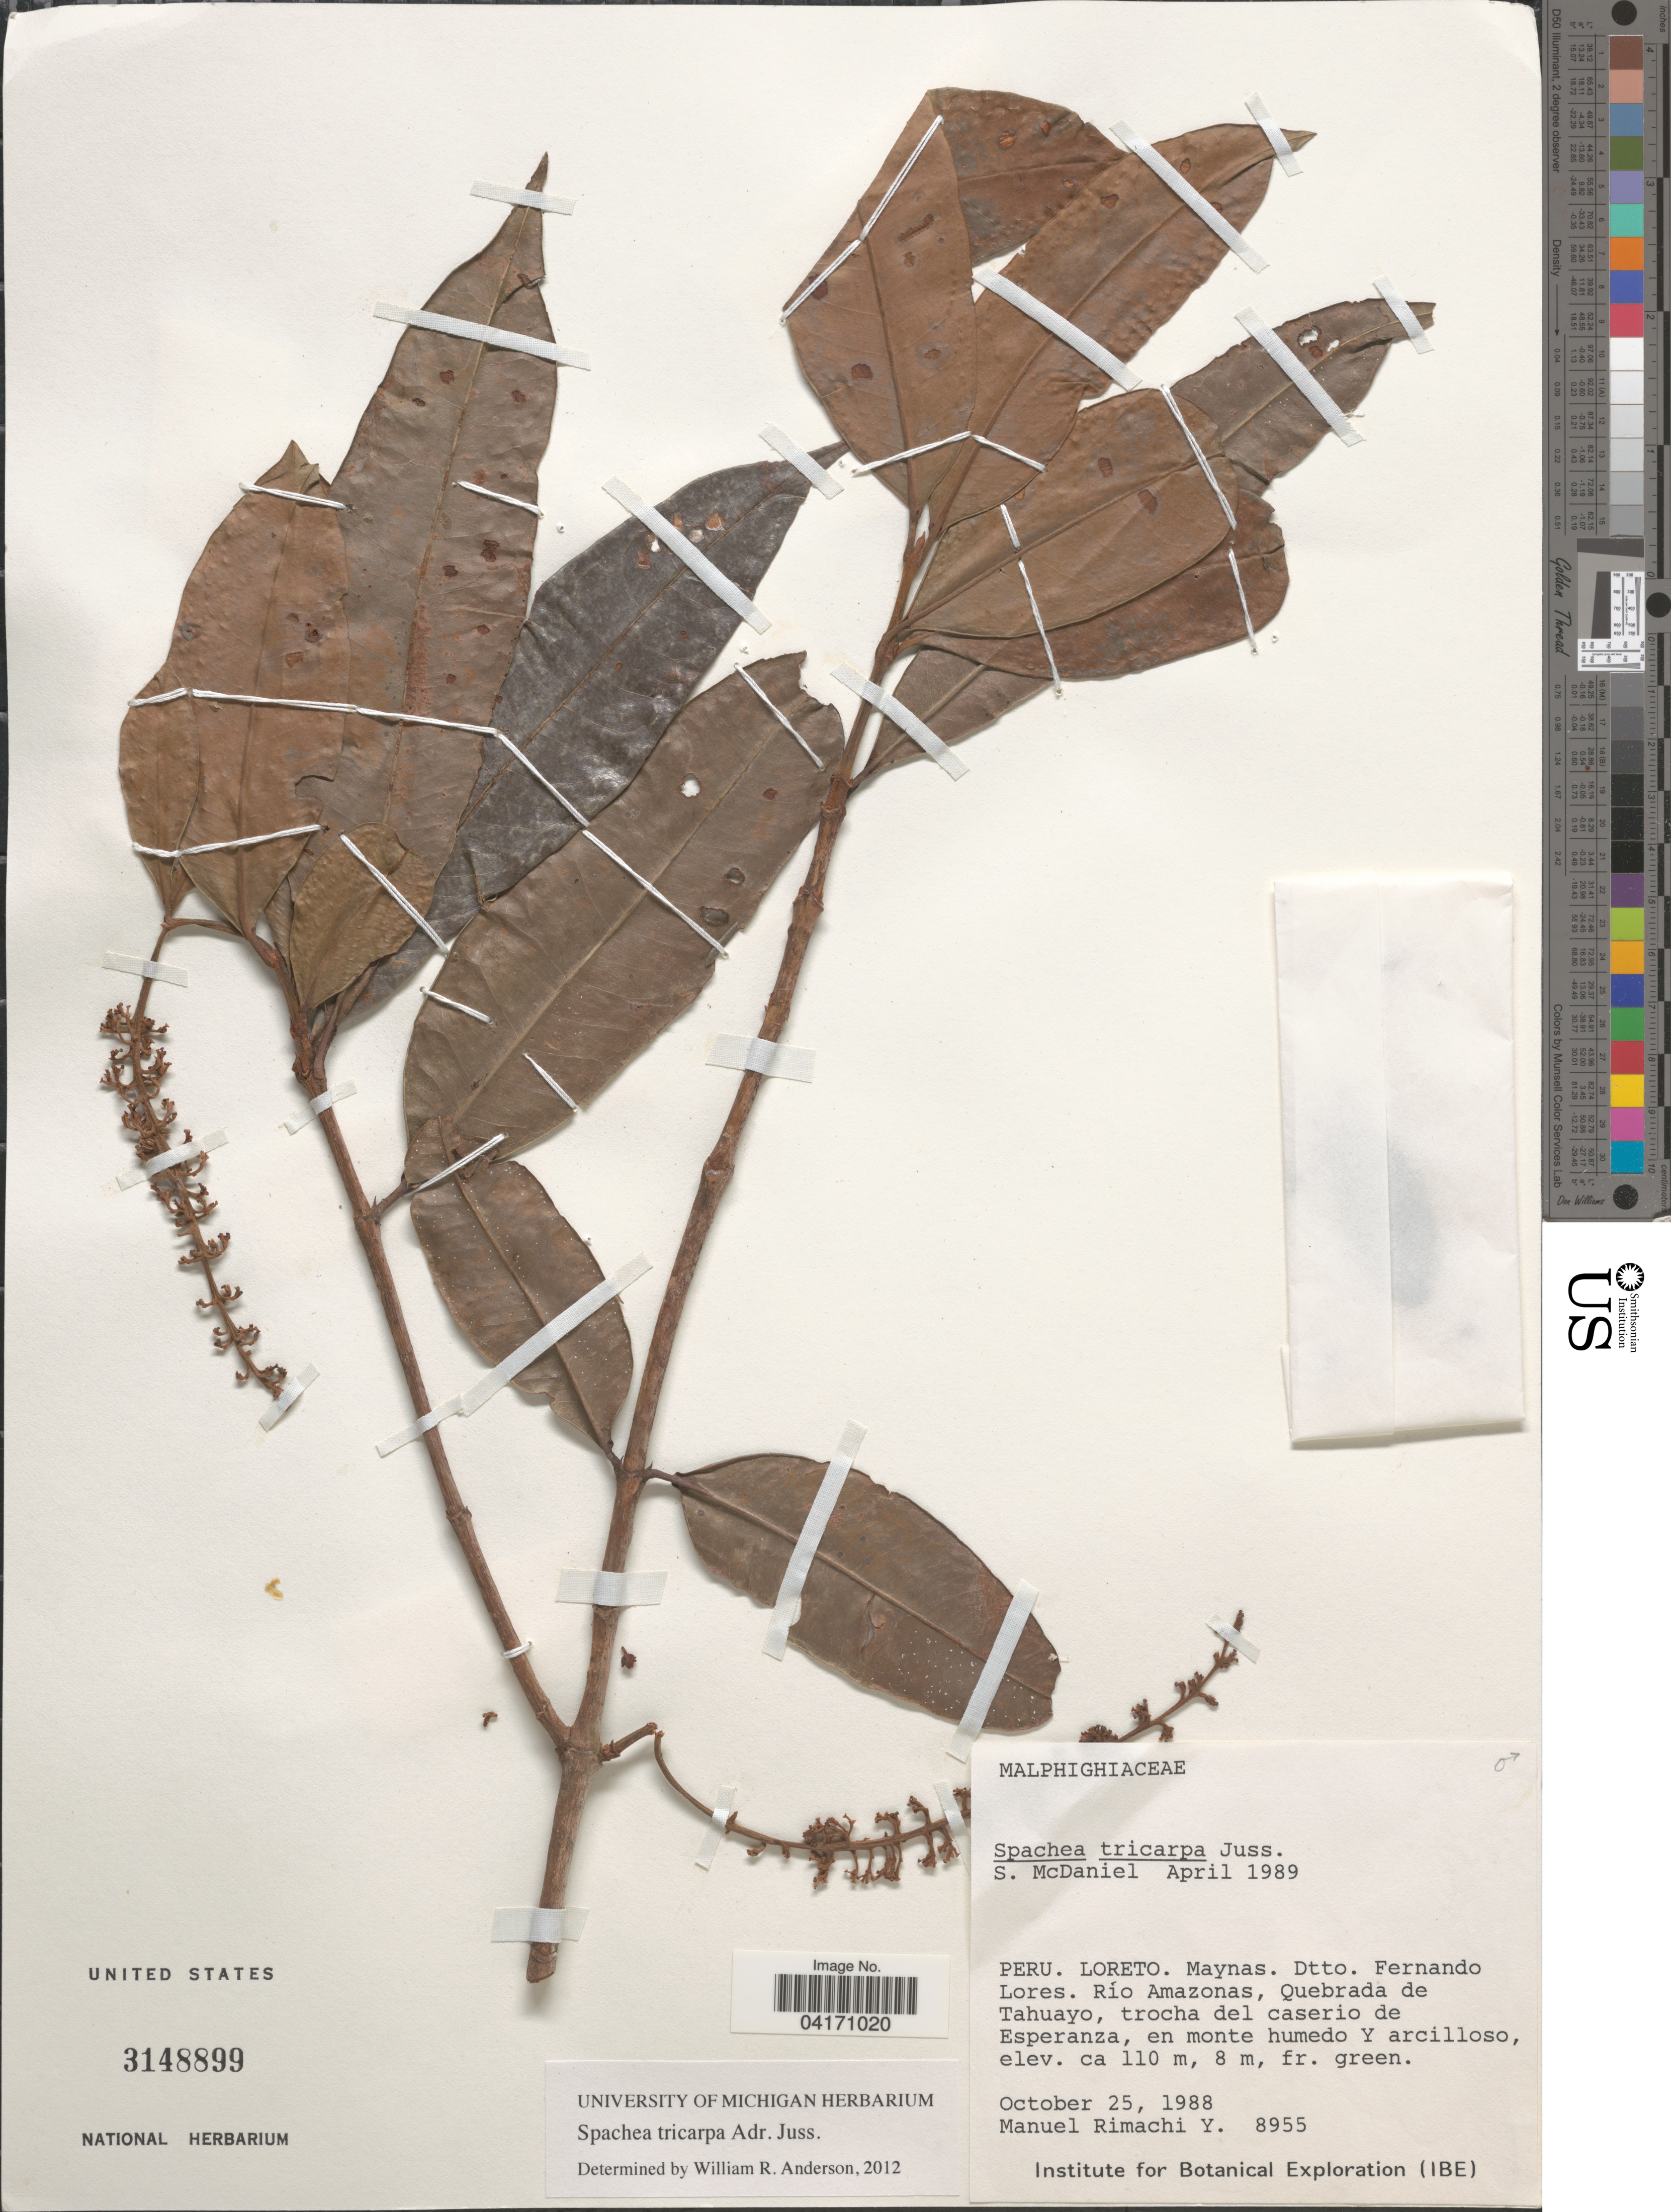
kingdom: Plantae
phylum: Tracheophyta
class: Magnoliopsida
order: Malpighiales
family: Malpighiaceae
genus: Spachea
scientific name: Spachea tricarpa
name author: A. Juss.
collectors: M. Rimachi Y.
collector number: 8955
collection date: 1988-10-25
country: Peru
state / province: Loreto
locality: Maynas. Dtto. Fernando Lores. Río Amazonas, Quebrada de Tahuayo, trocha del caserio de Esperanza, en monte humedo y arcilloso.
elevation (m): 110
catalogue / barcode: US 3148899